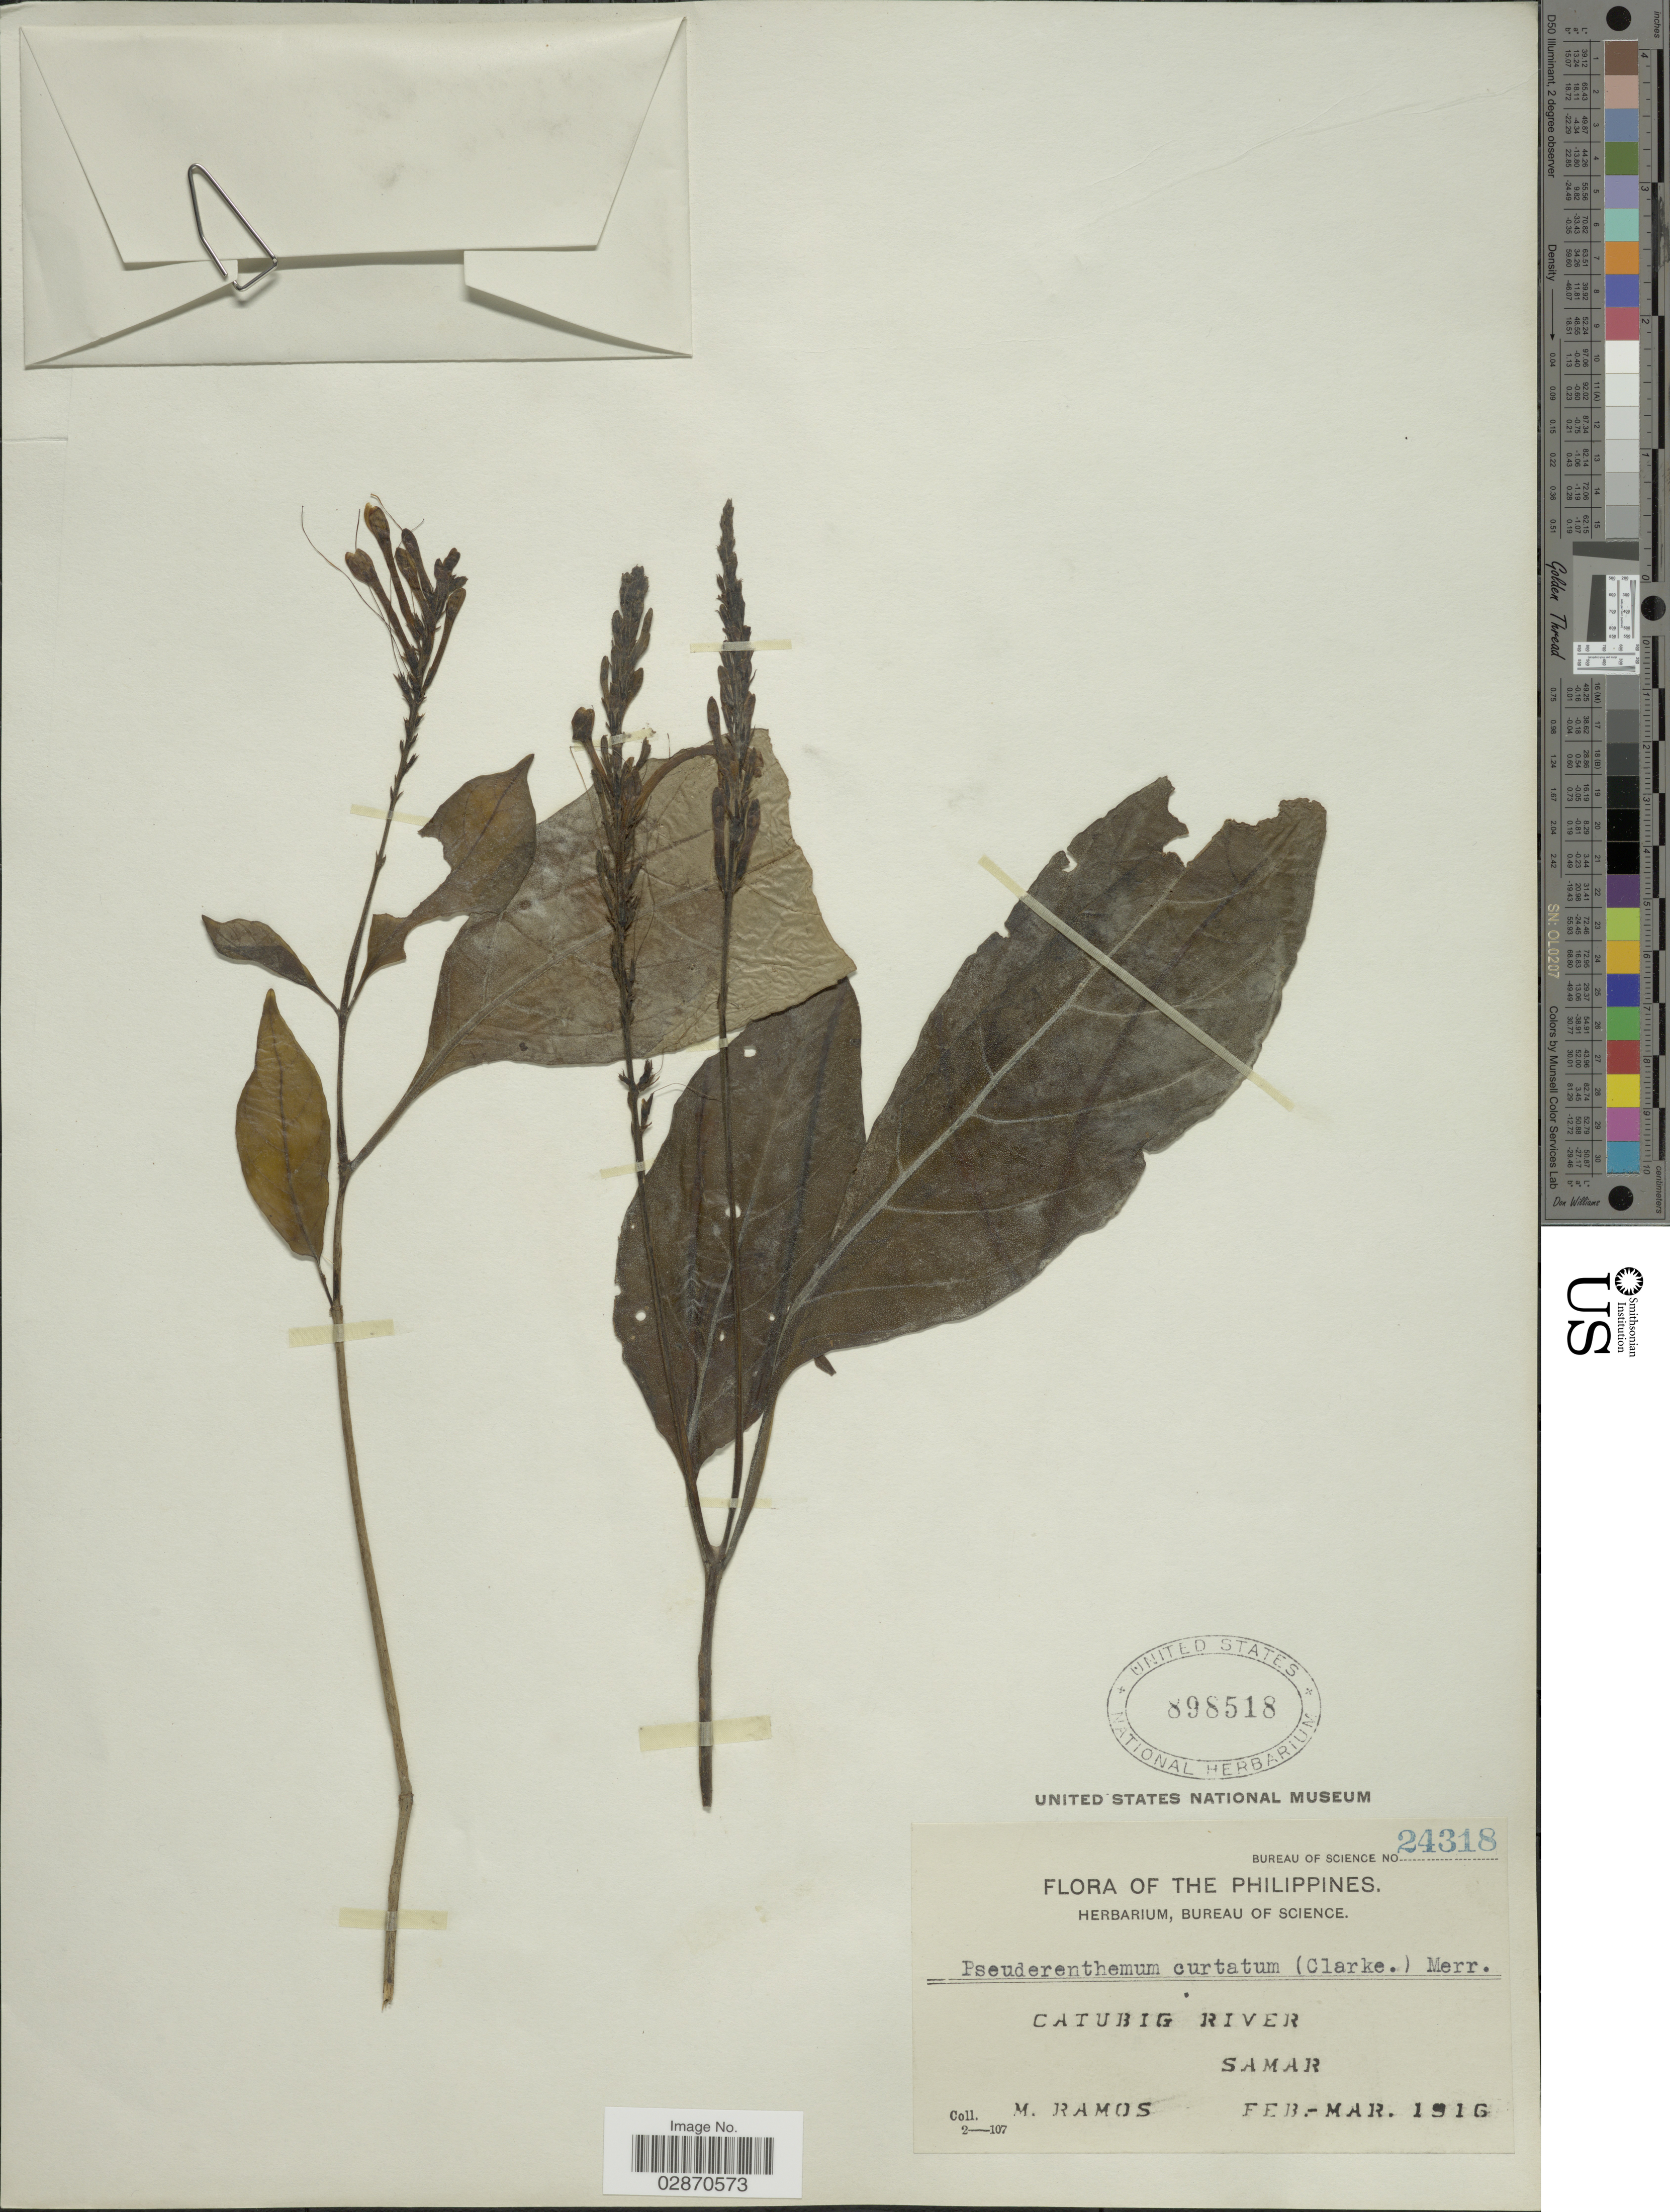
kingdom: Plantae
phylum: Tracheophyta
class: Magnoliopsida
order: Lamiales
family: Acanthaceae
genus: Pseuderanthemum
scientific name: Pseuderanthemum curtatum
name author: Merr.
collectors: M. Ramos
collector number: Bureau of Science 24318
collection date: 1916-02/1916-03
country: Philippines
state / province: Eastern Visayas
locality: Catubig River, Samar.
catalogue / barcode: US 898518